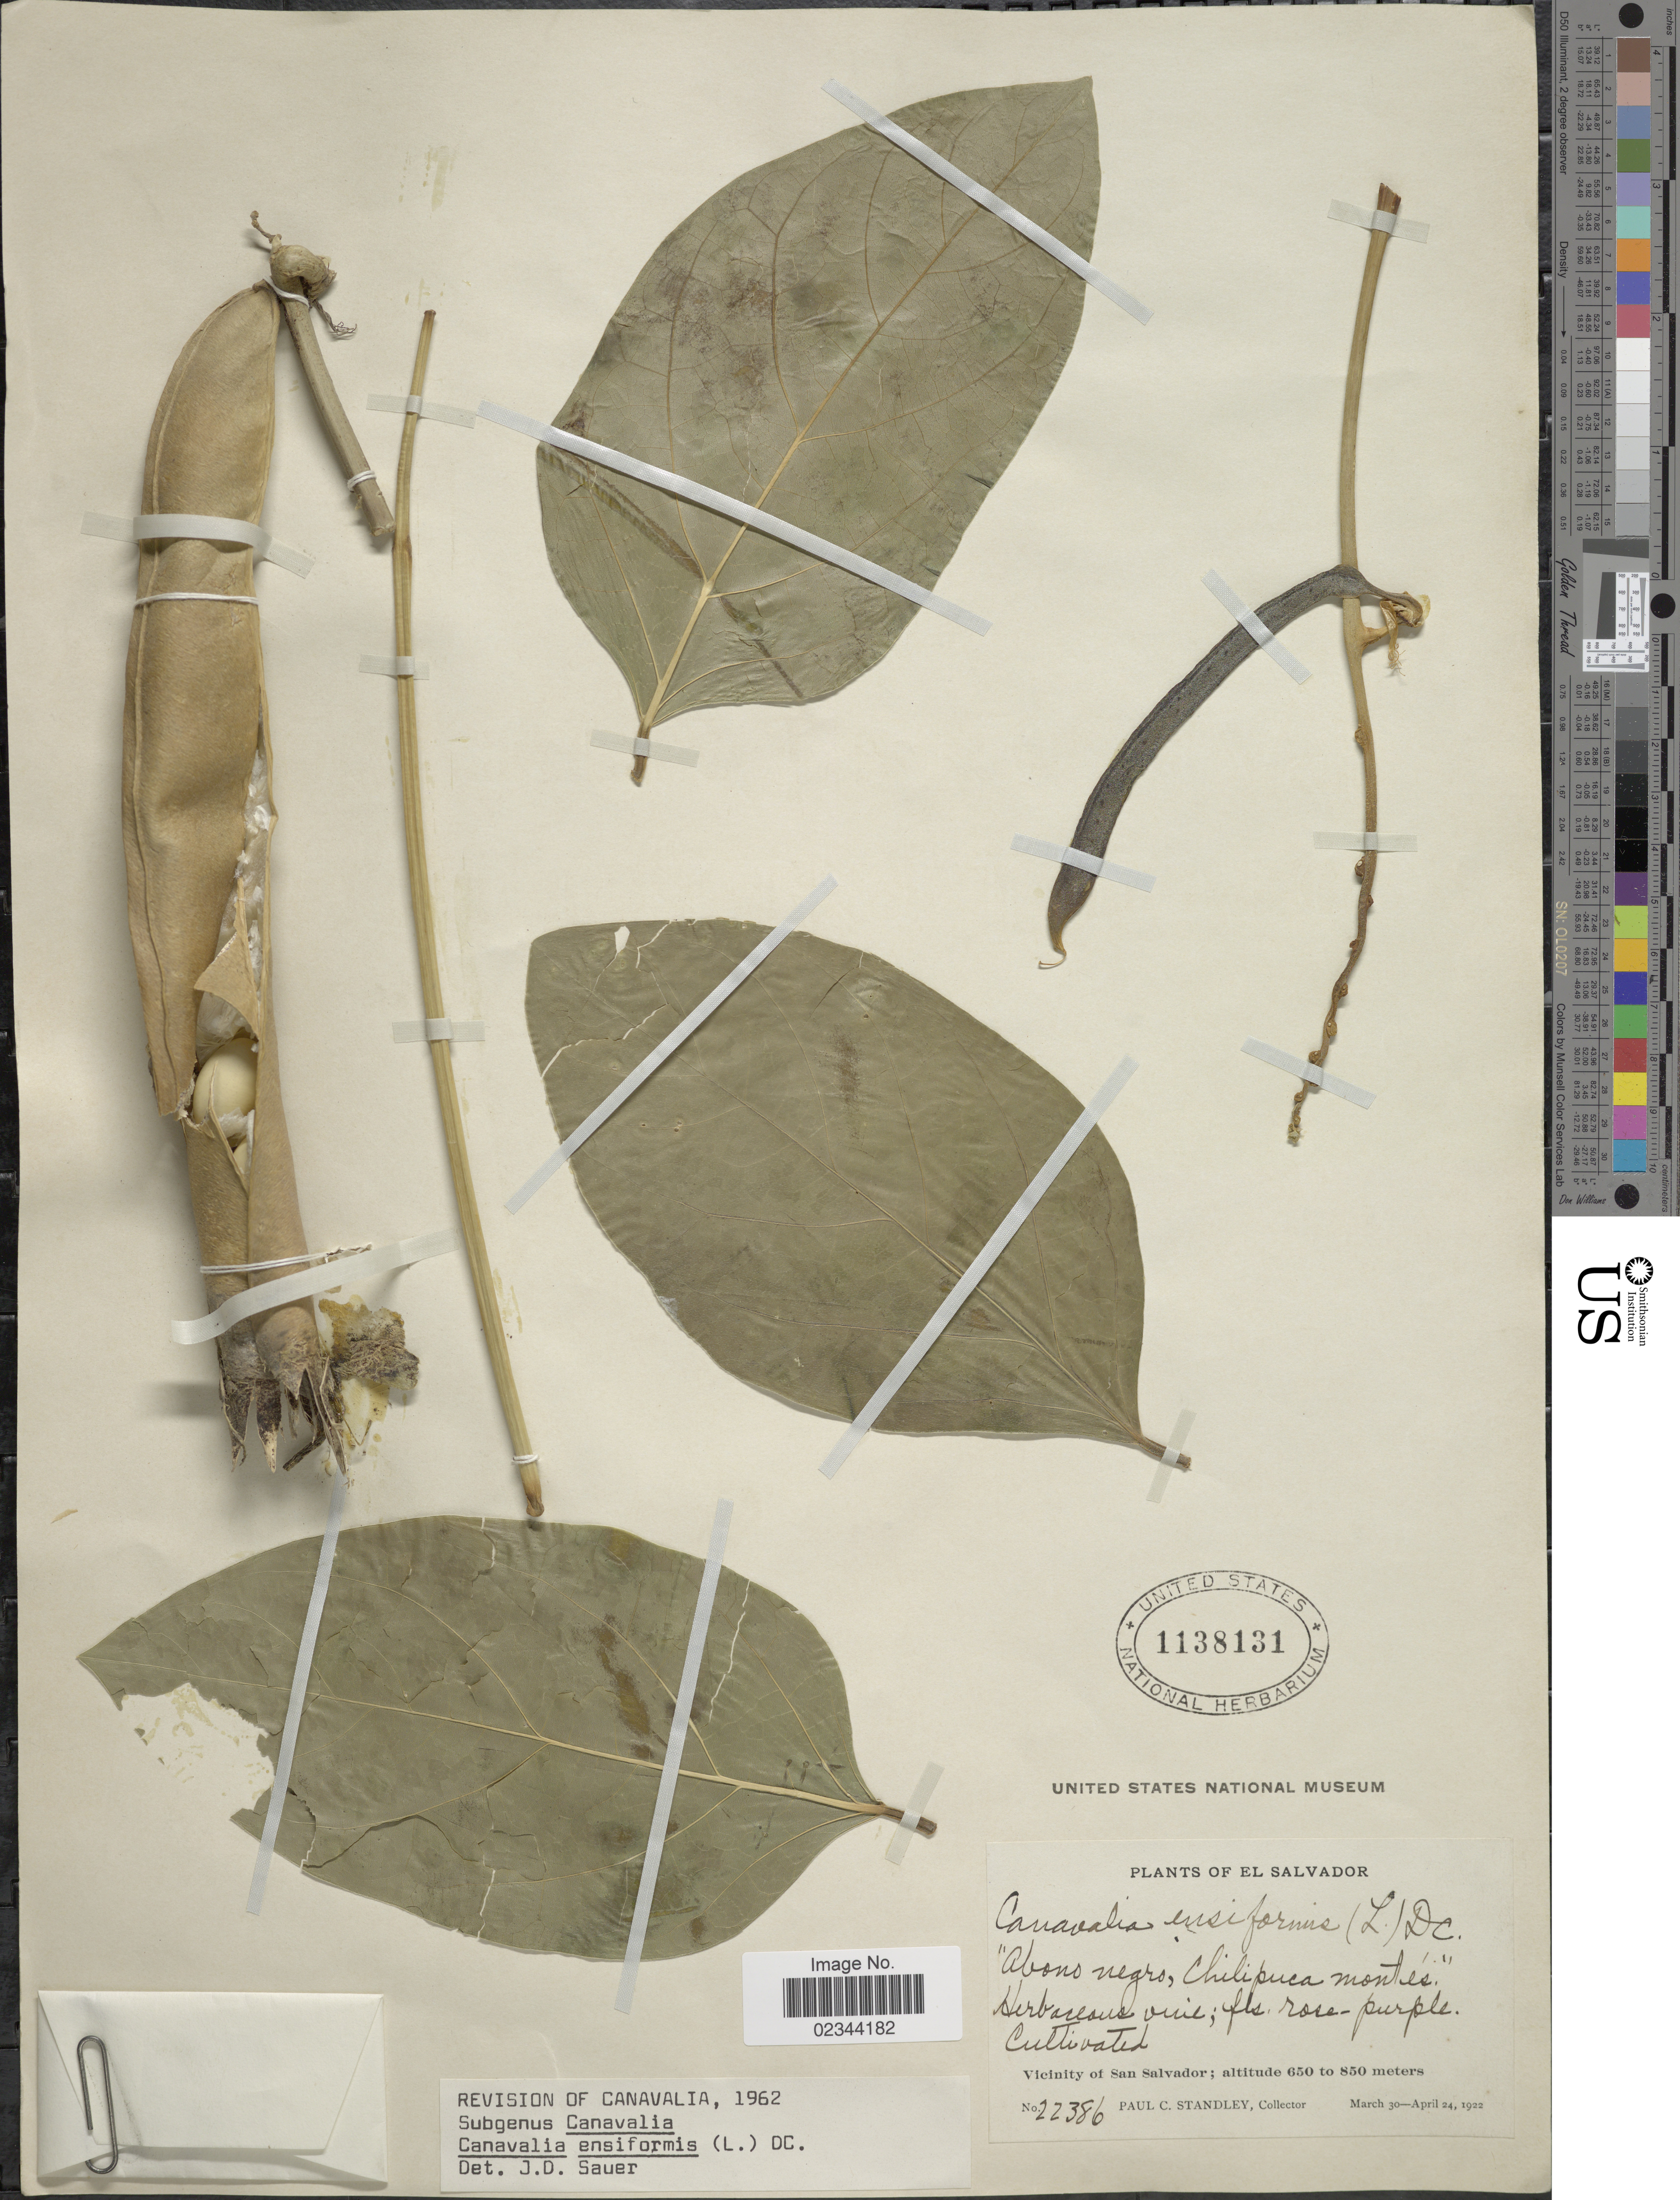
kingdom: Plantae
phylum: Tracheophyta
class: Magnoliopsida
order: Fabales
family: Fabaceae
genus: Canavalia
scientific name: Canavalia ensiformis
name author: (L.) DC.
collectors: P. C. Standley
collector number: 22386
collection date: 1922-03-30/1922-04-24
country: El Salvador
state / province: San Salvador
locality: Vicinity of San Salvador, Cultivated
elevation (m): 650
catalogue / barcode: US 1138131